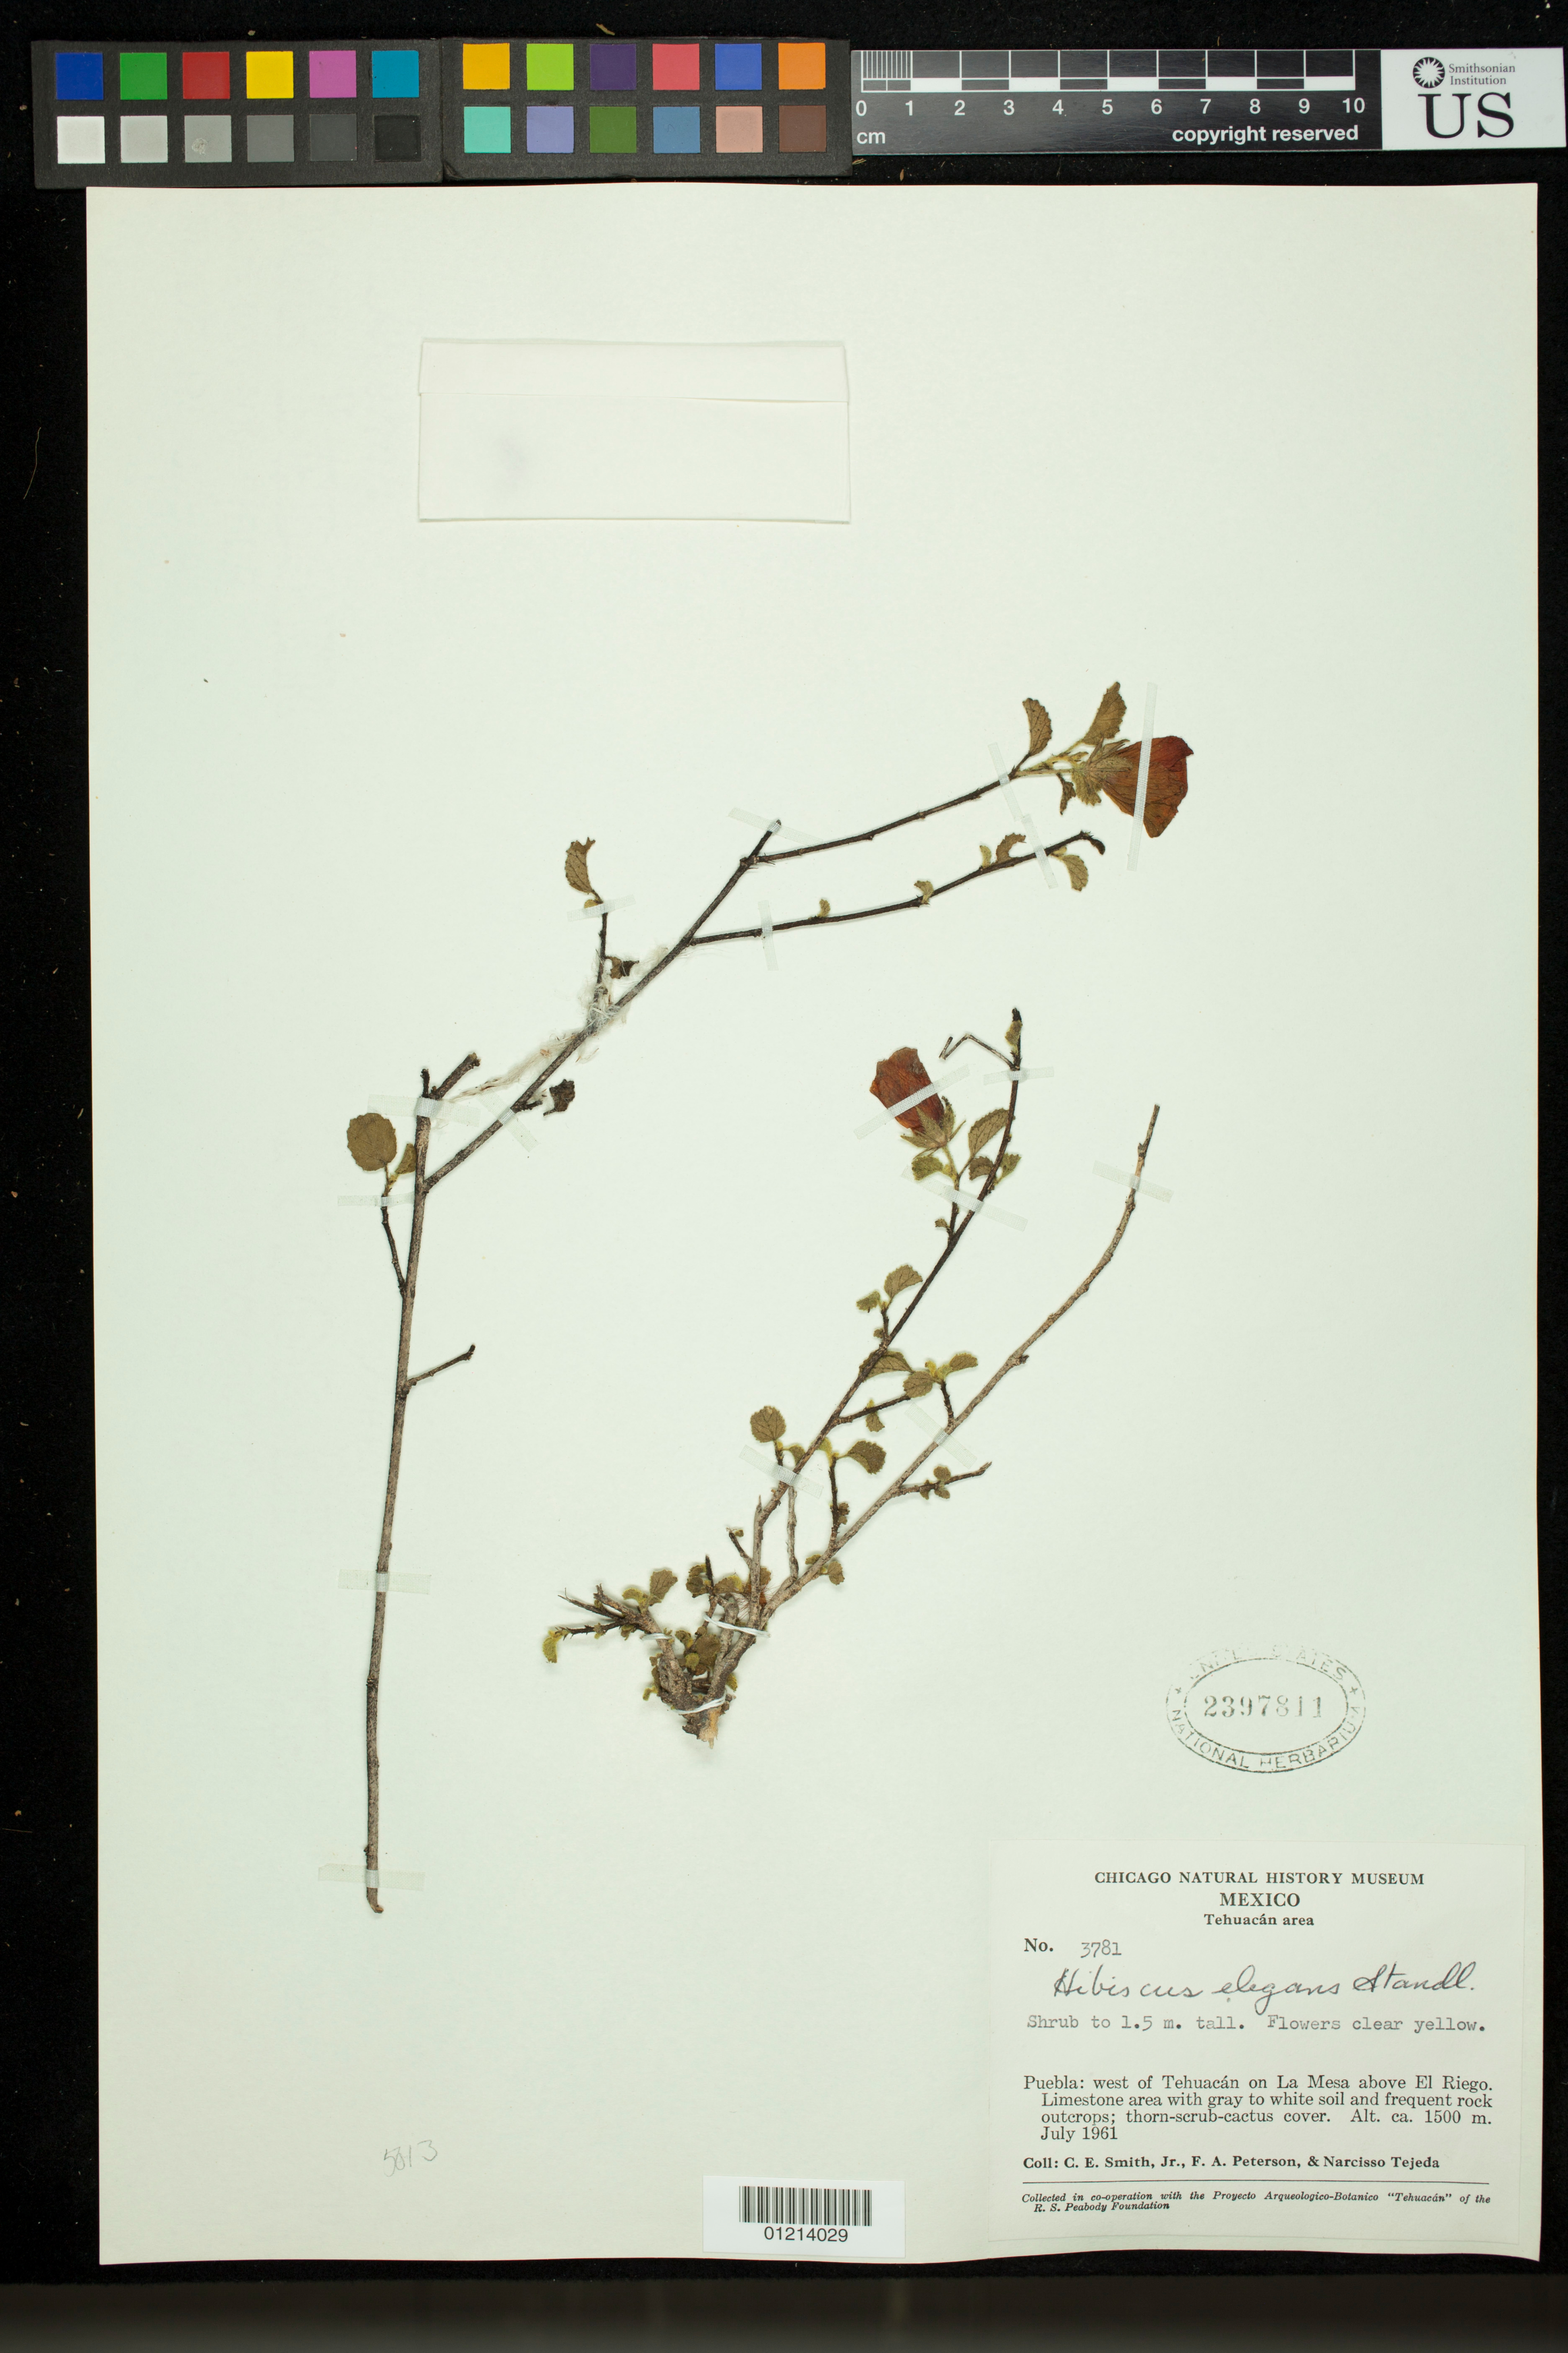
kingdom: Plantae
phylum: Tracheophyta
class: Magnoliopsida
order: Malvales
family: Malvaceae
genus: Hibiscus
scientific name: Hibiscus elegans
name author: Standl.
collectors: C. E. Smith Jr., F. A. Peterson & N. Tejeda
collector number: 3781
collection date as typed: Jul 1961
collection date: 1961-07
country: Mexico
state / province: Puebla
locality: Tehuacán area. Puebla: west of Tehuacán on La Mesa above El Riego.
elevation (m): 1500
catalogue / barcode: US 2397811